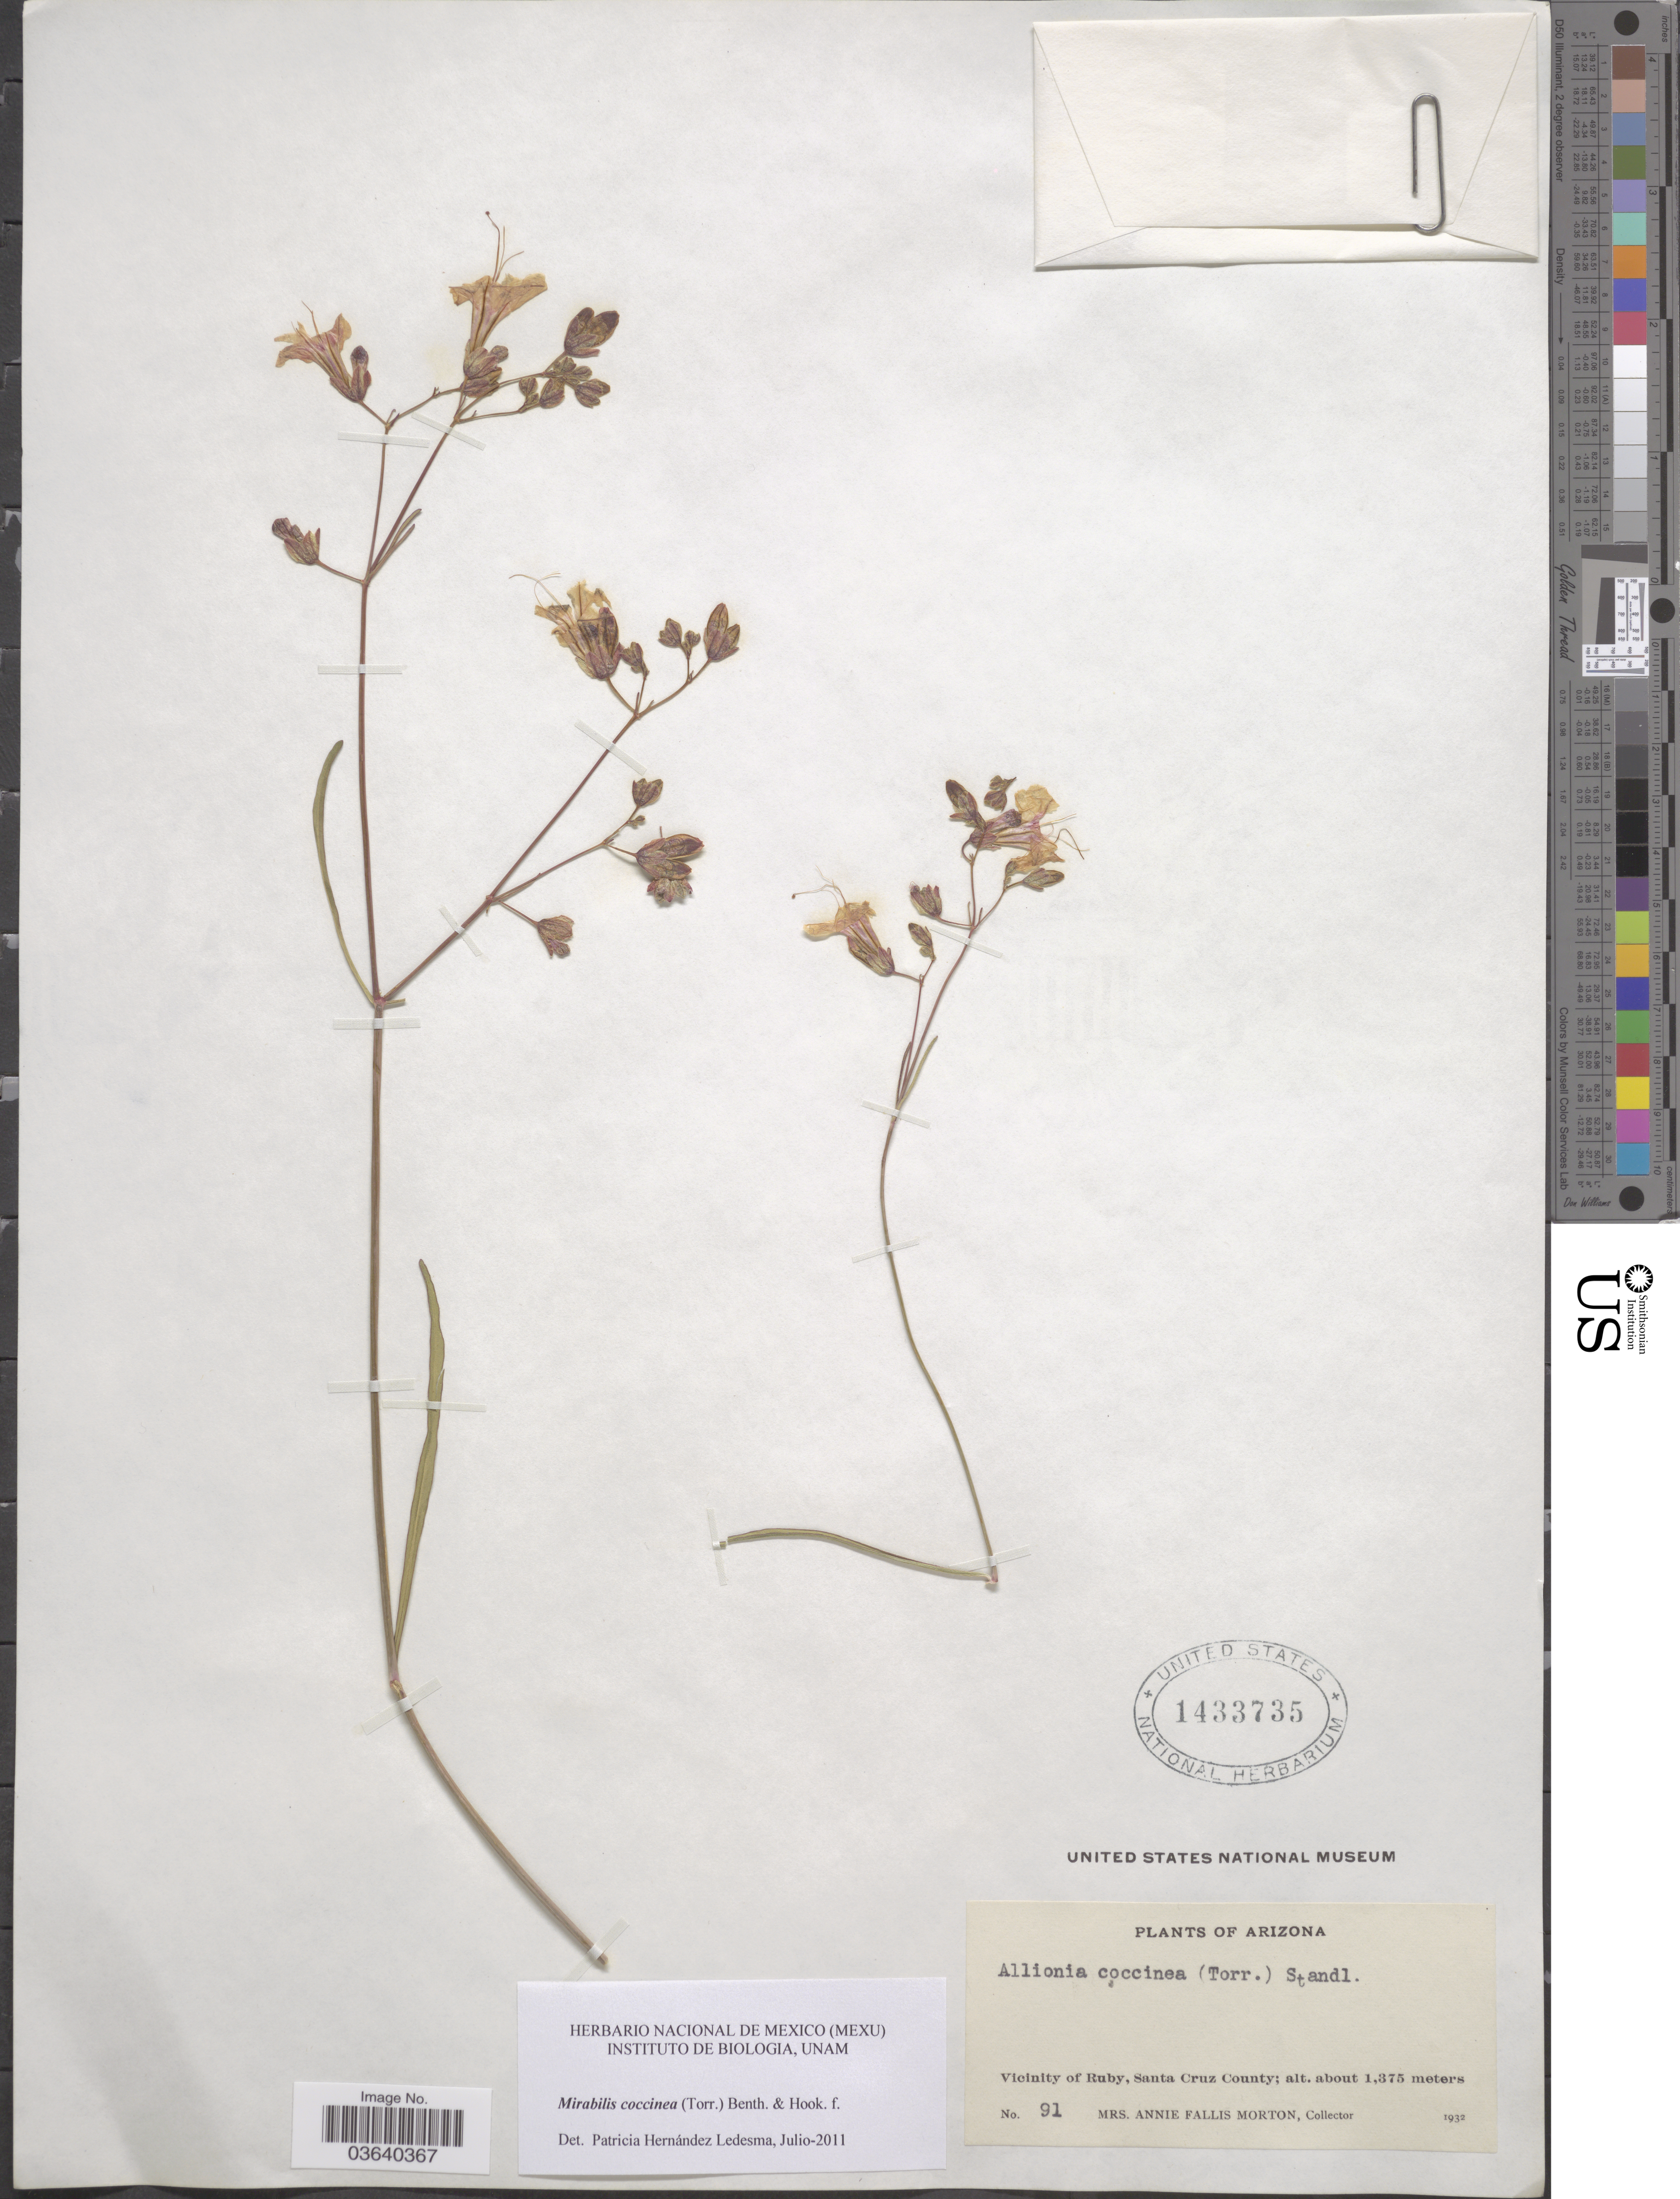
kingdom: Plantae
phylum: Tracheophyta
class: Magnoliopsida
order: Caryophyllales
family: Nyctaginaceae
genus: Mirabilis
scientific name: Mirabilis coccinea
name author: (Torr.) Benth. & Hook. f.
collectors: A. Morton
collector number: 91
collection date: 1932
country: United States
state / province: Arizona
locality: Vicinity of Ruby, Santa Cruz County.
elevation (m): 1375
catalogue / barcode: US 1433735